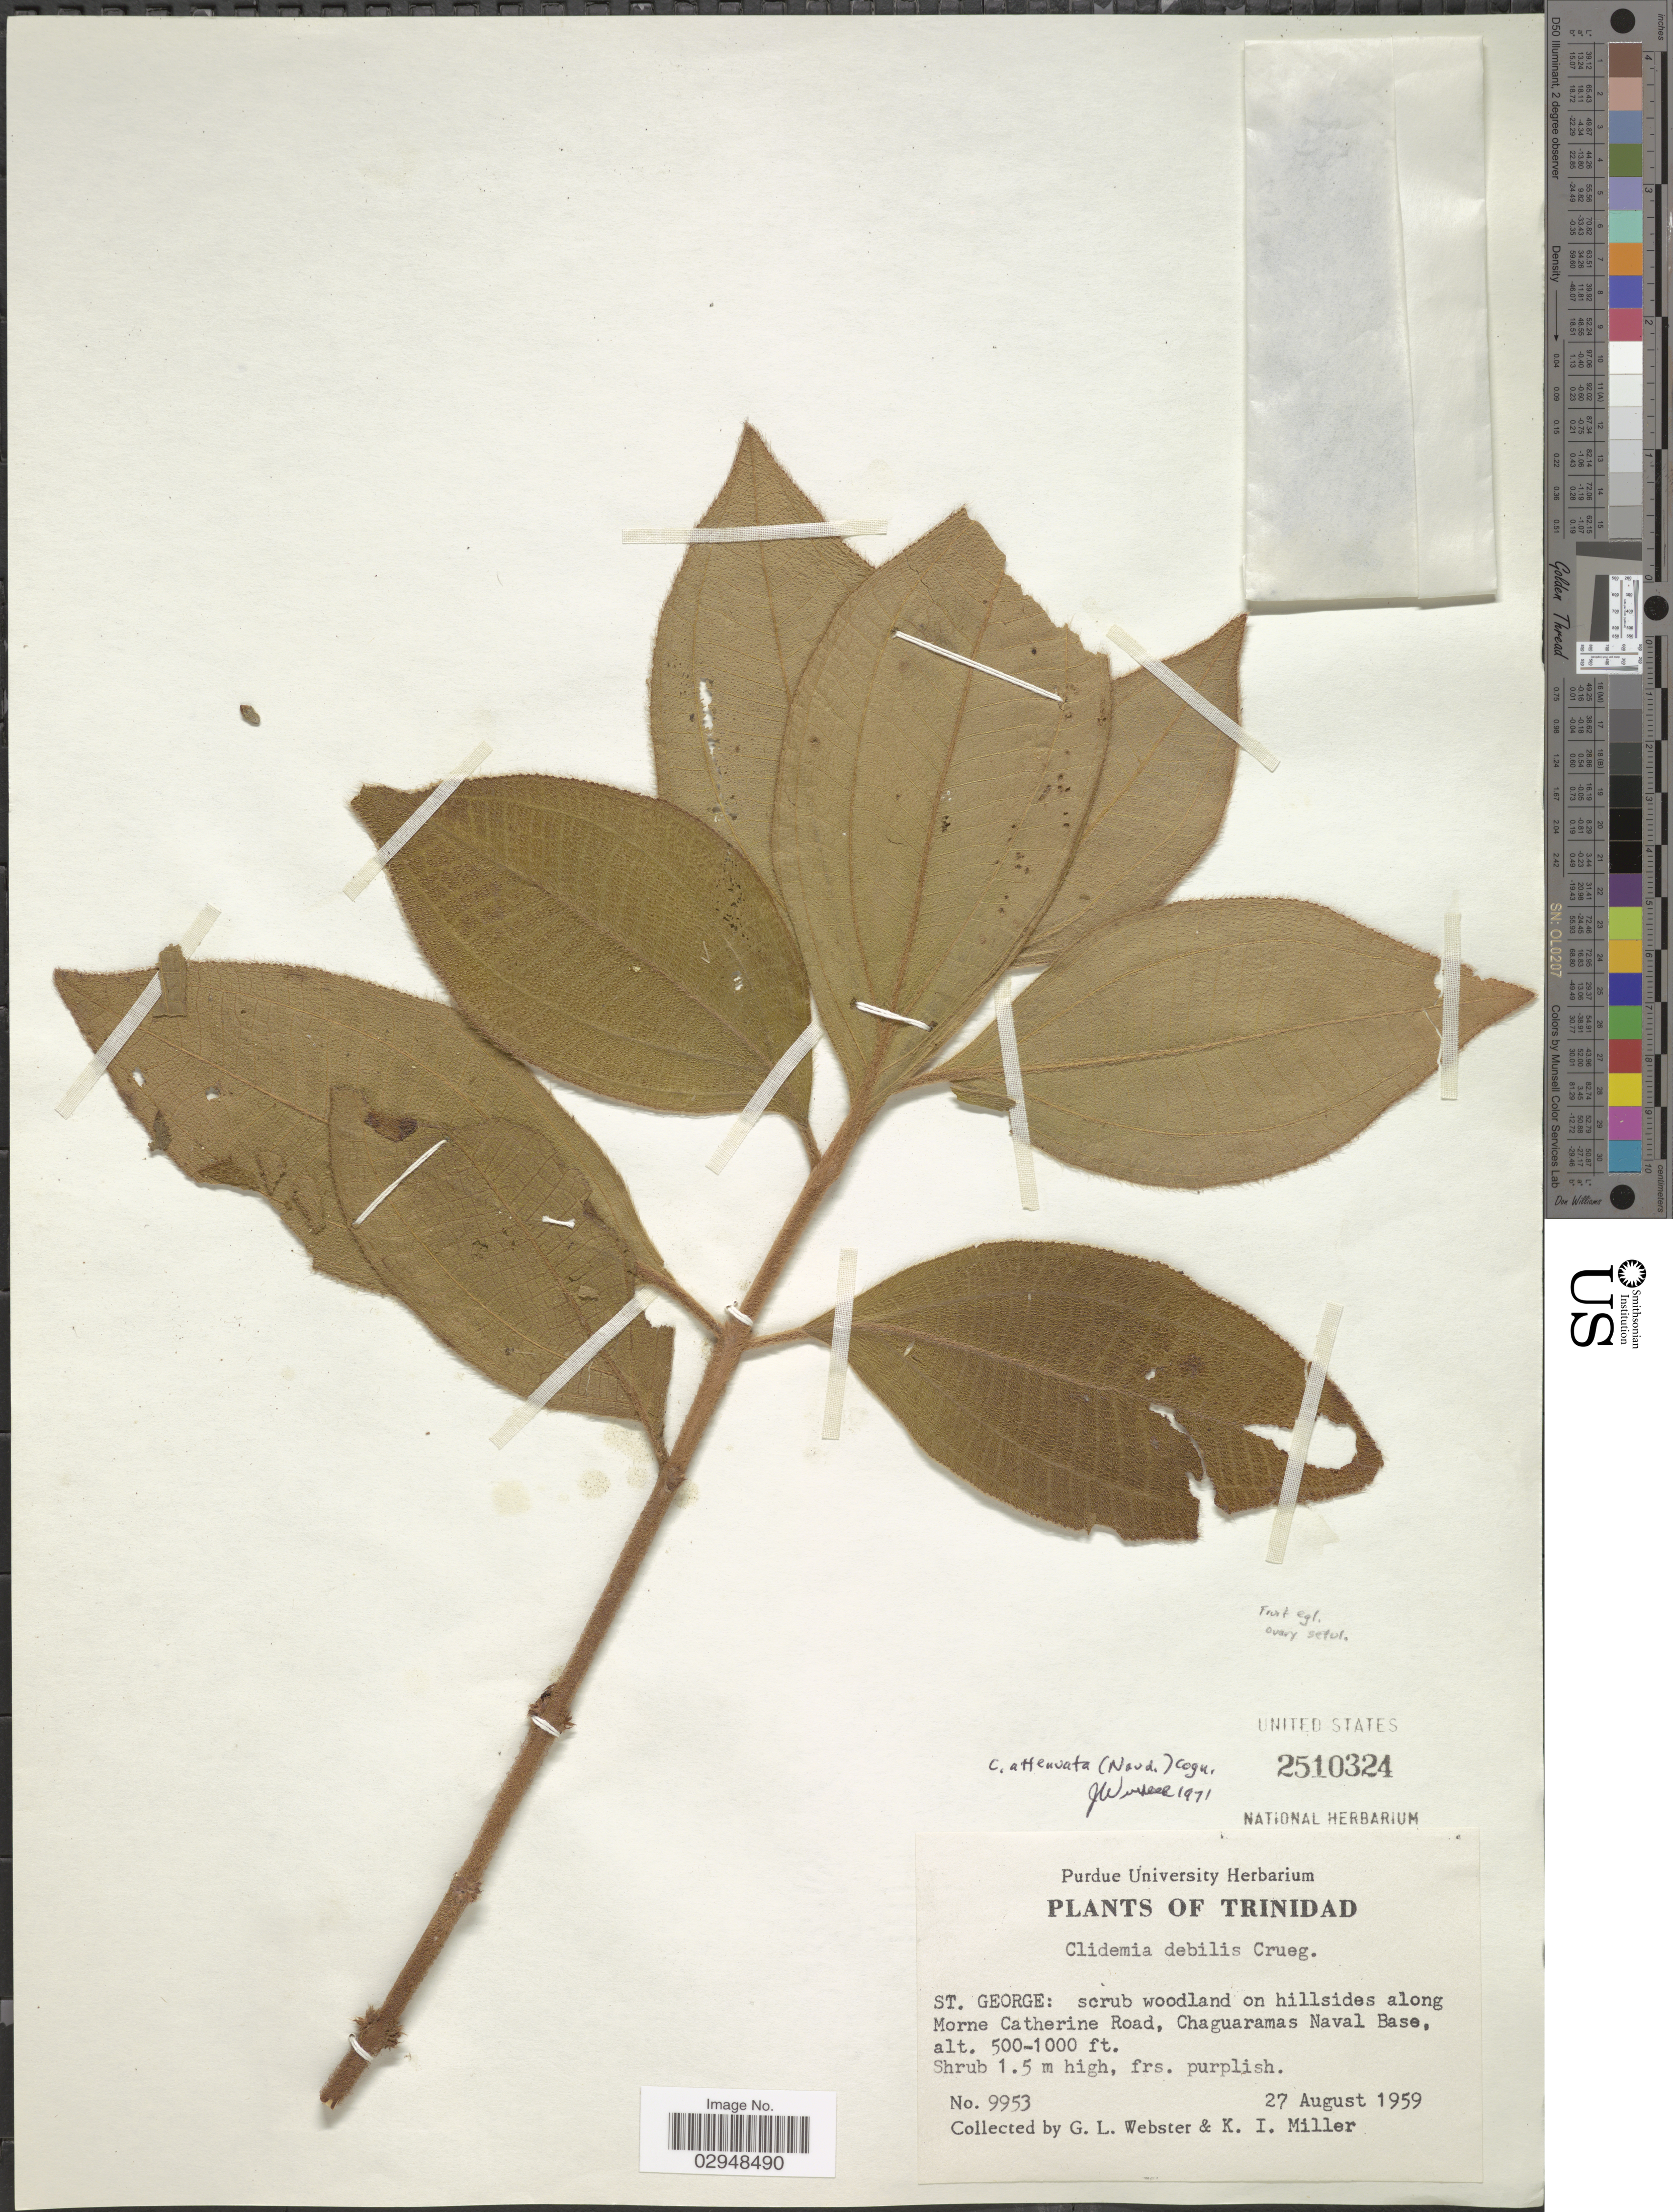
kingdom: Plantae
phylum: Tracheophyta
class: Magnoliopsida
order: Myrtales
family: Melastomataceae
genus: Clidemia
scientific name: Clidemia attenuata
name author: (Naudin) Cogn.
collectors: G. L. Webster & K. I. Miller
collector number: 9953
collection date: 1959-08-27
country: Trinidad and Tobago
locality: Trinidad. St. George: along Morne Catherine Road, Chaguaramas Naval Base.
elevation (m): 152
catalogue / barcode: US 2510324